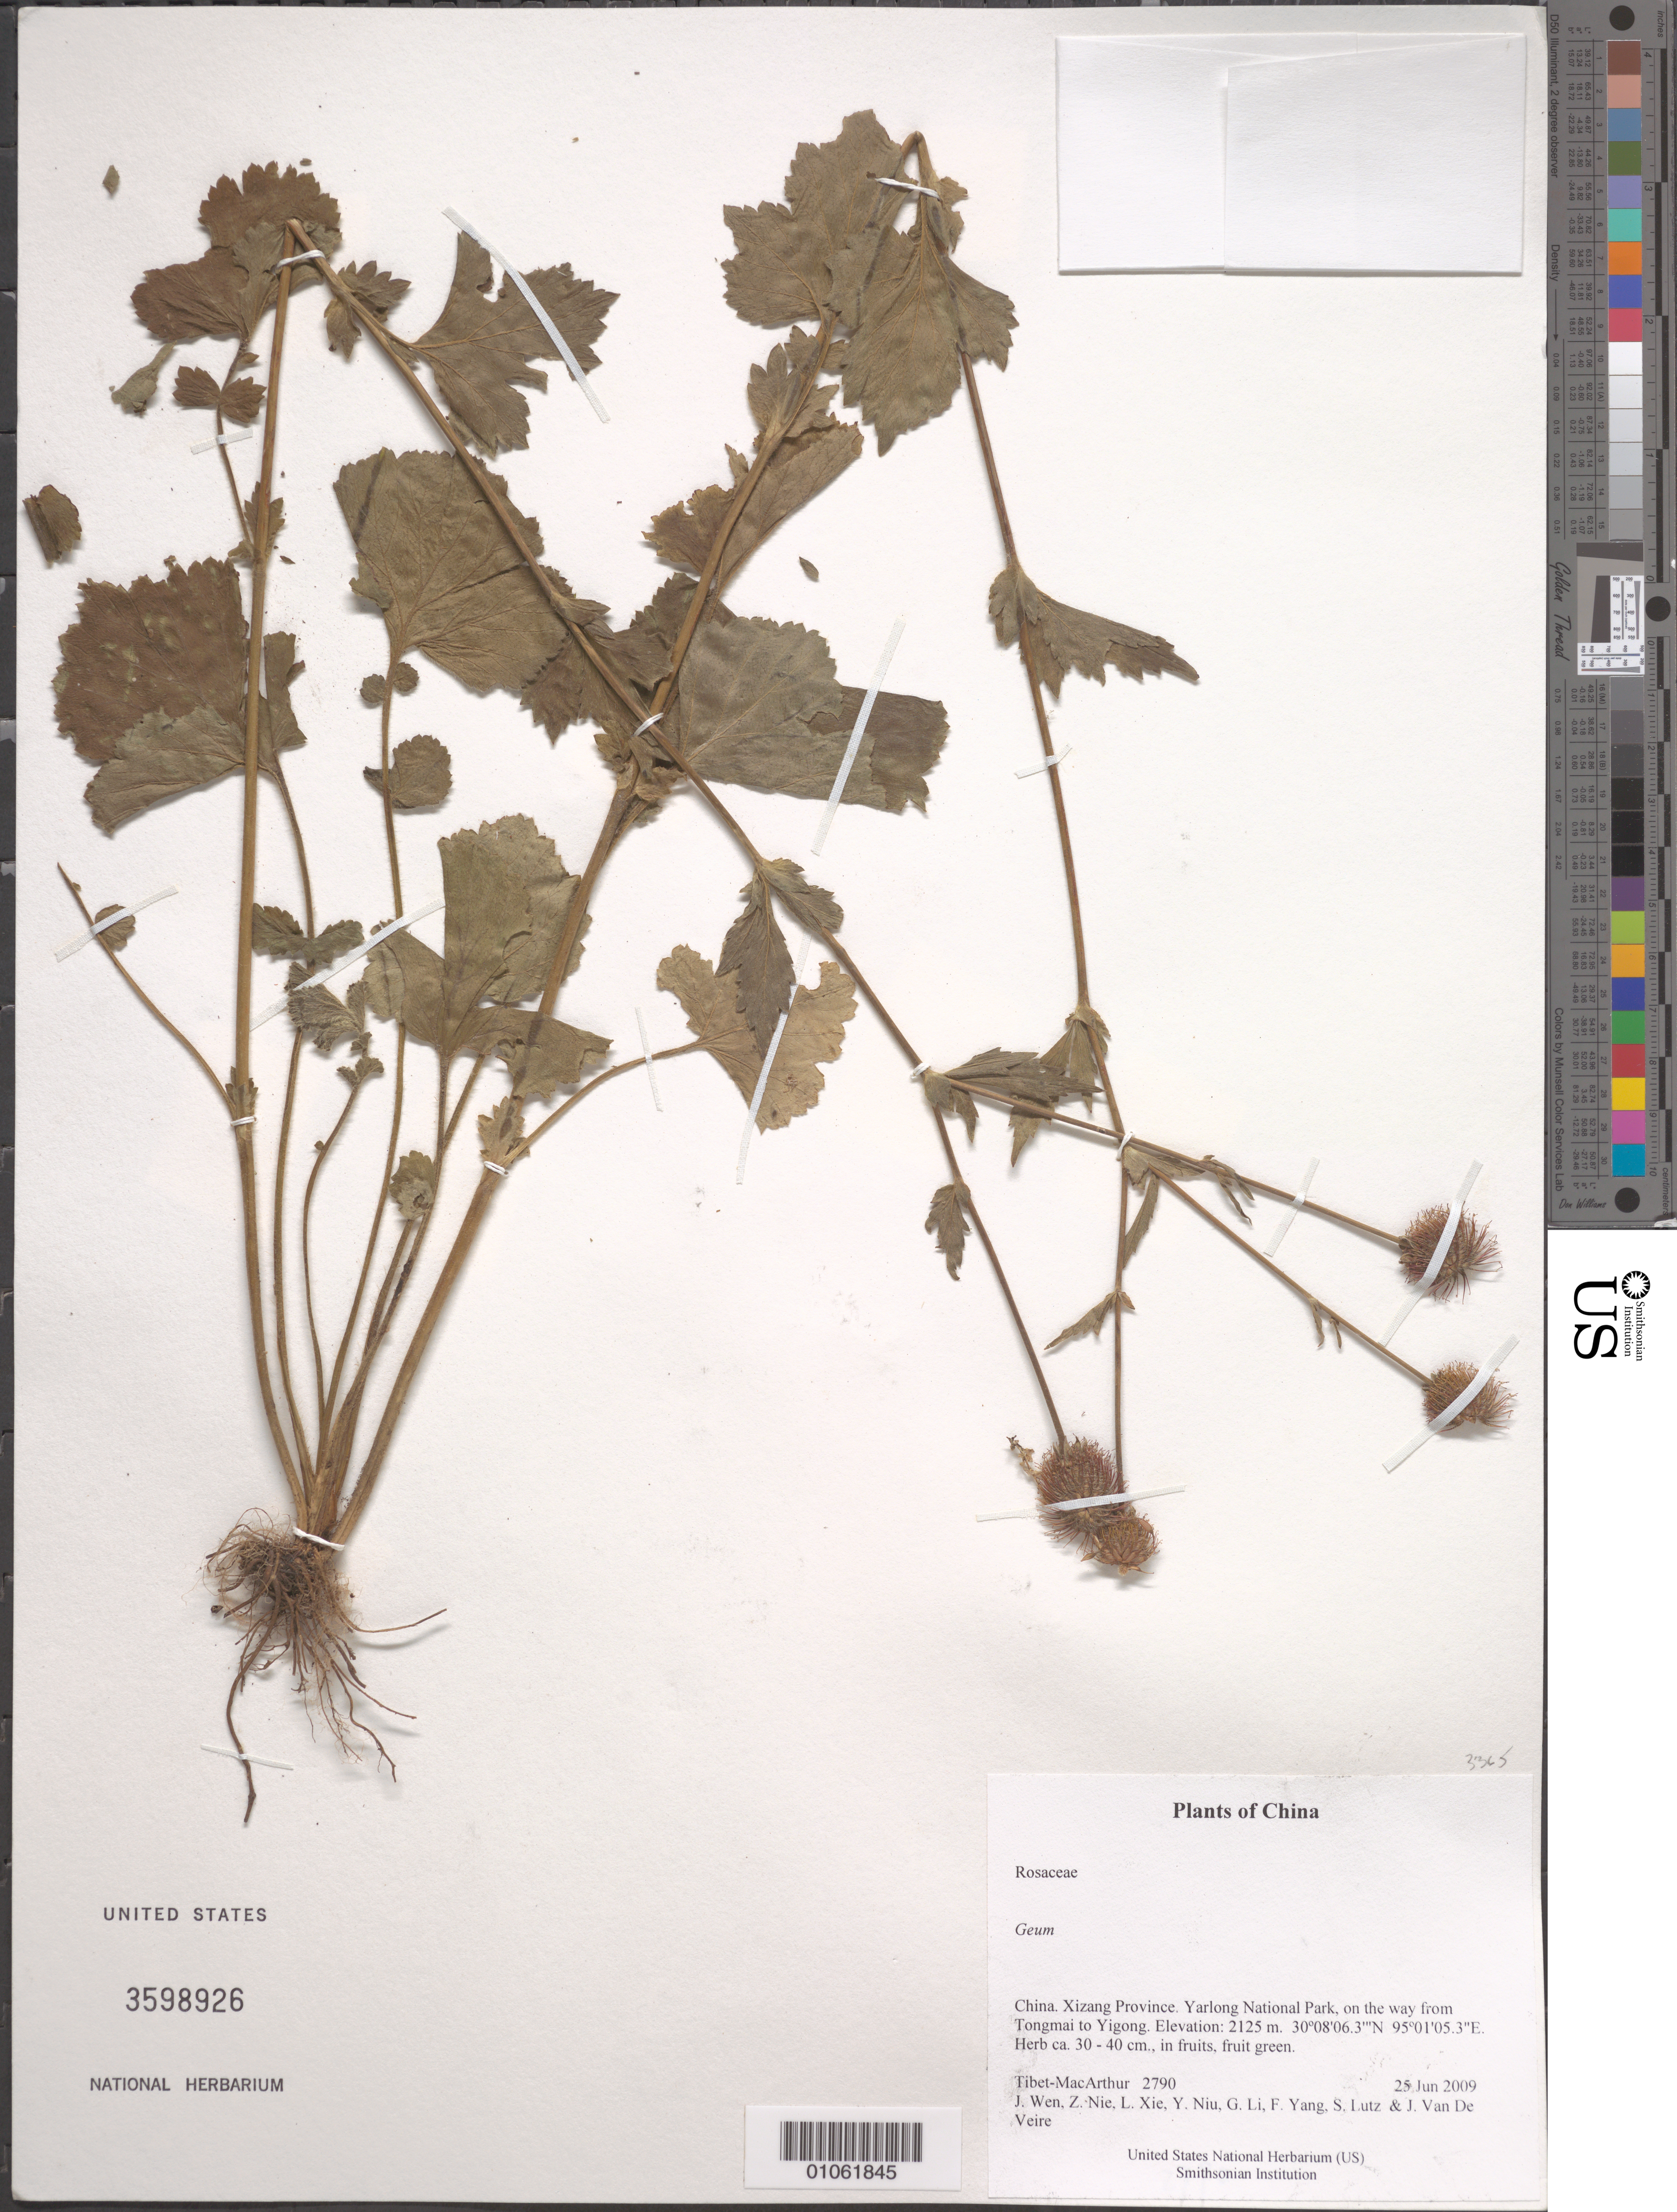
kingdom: Plantae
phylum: Tracheophyta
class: Magnoliopsida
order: Rosales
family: Rosaceae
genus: Geum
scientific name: Geum sp.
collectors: Tibet-MacArthur, J. Wen, Z. Nie, L. Xie, Y. Niu, G. Li, F. Yang, S. Lutz & J. Van De Veire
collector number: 2790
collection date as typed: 25 Jun 2009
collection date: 2009-06-25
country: China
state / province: Xizang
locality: Yarlong National Park, on the way from Tongmai to Yigong.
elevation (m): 2125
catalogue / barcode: US 3598926